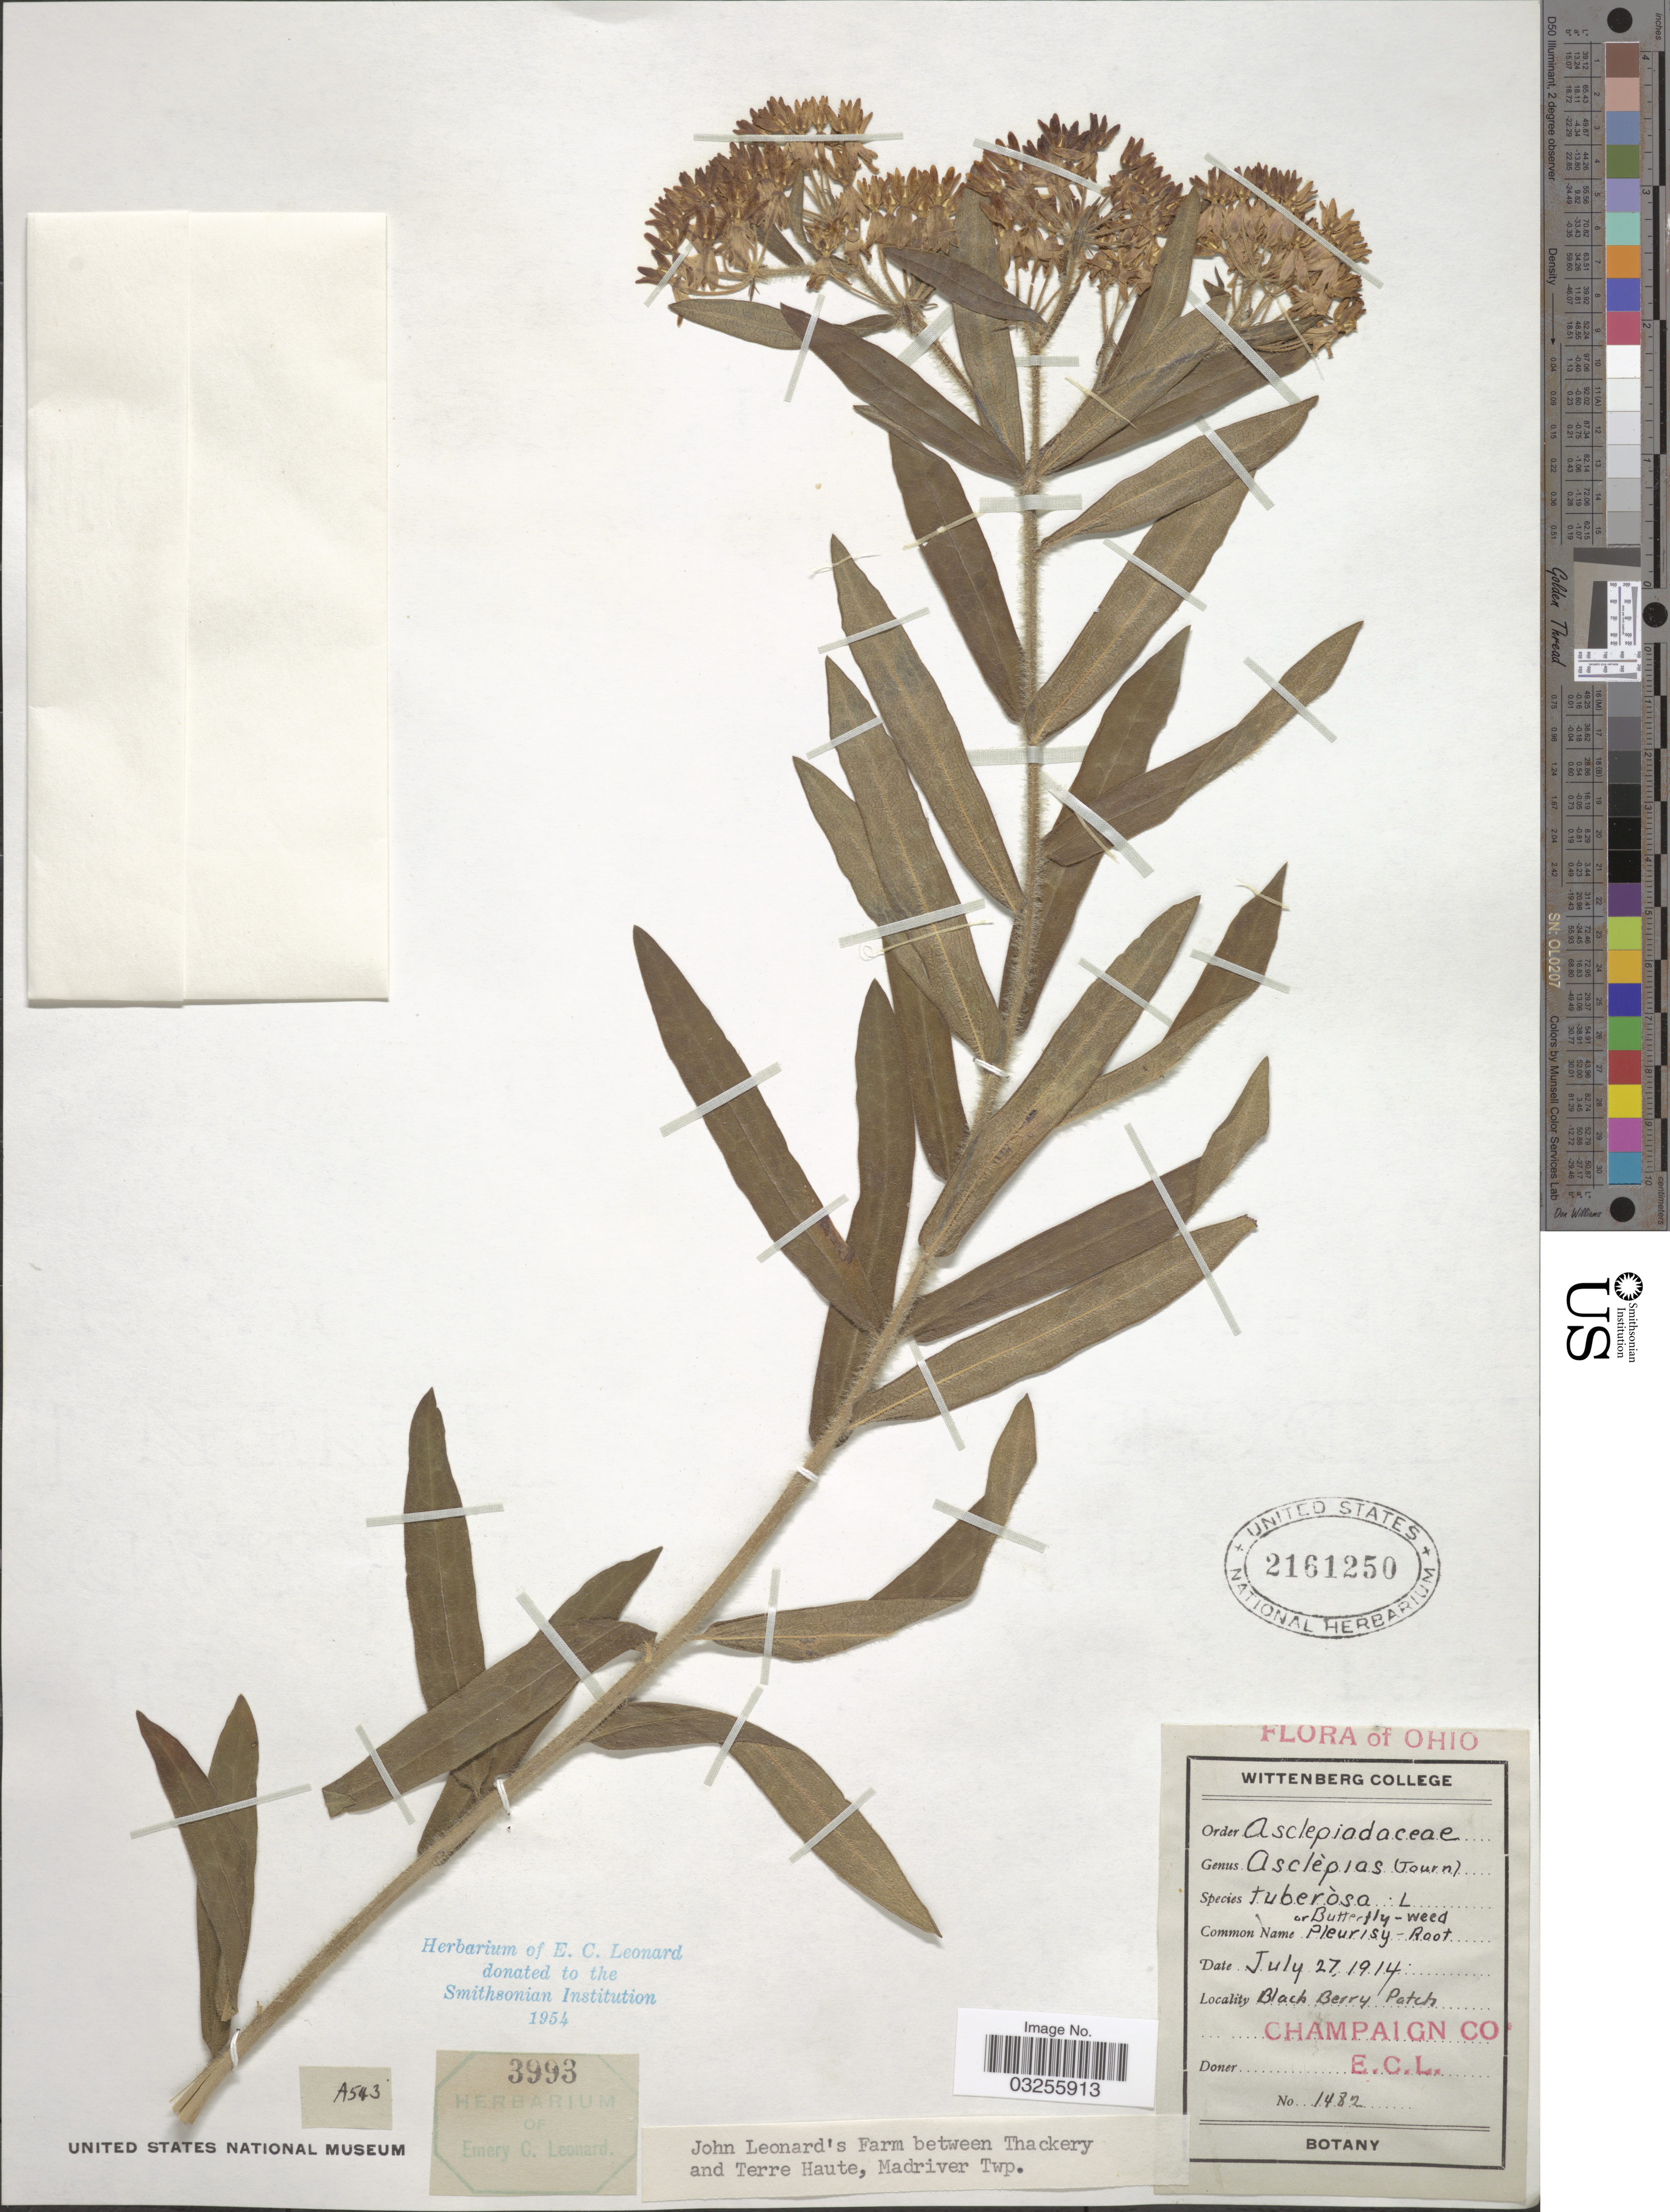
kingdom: Plantae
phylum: Tracheophyta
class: Magnoliopsida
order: Gentianales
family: Apocynaceae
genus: Asclepias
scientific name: Asclepias tuberosa subsp. interior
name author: Woodson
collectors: E. C. Leonard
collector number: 1482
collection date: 1914-07-27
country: United States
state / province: Ohio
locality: Black Berry Patch. Champaign Co. John Leonard's Farm between Thackery and Terre Haute, Madriver Twp.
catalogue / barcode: US 2161250